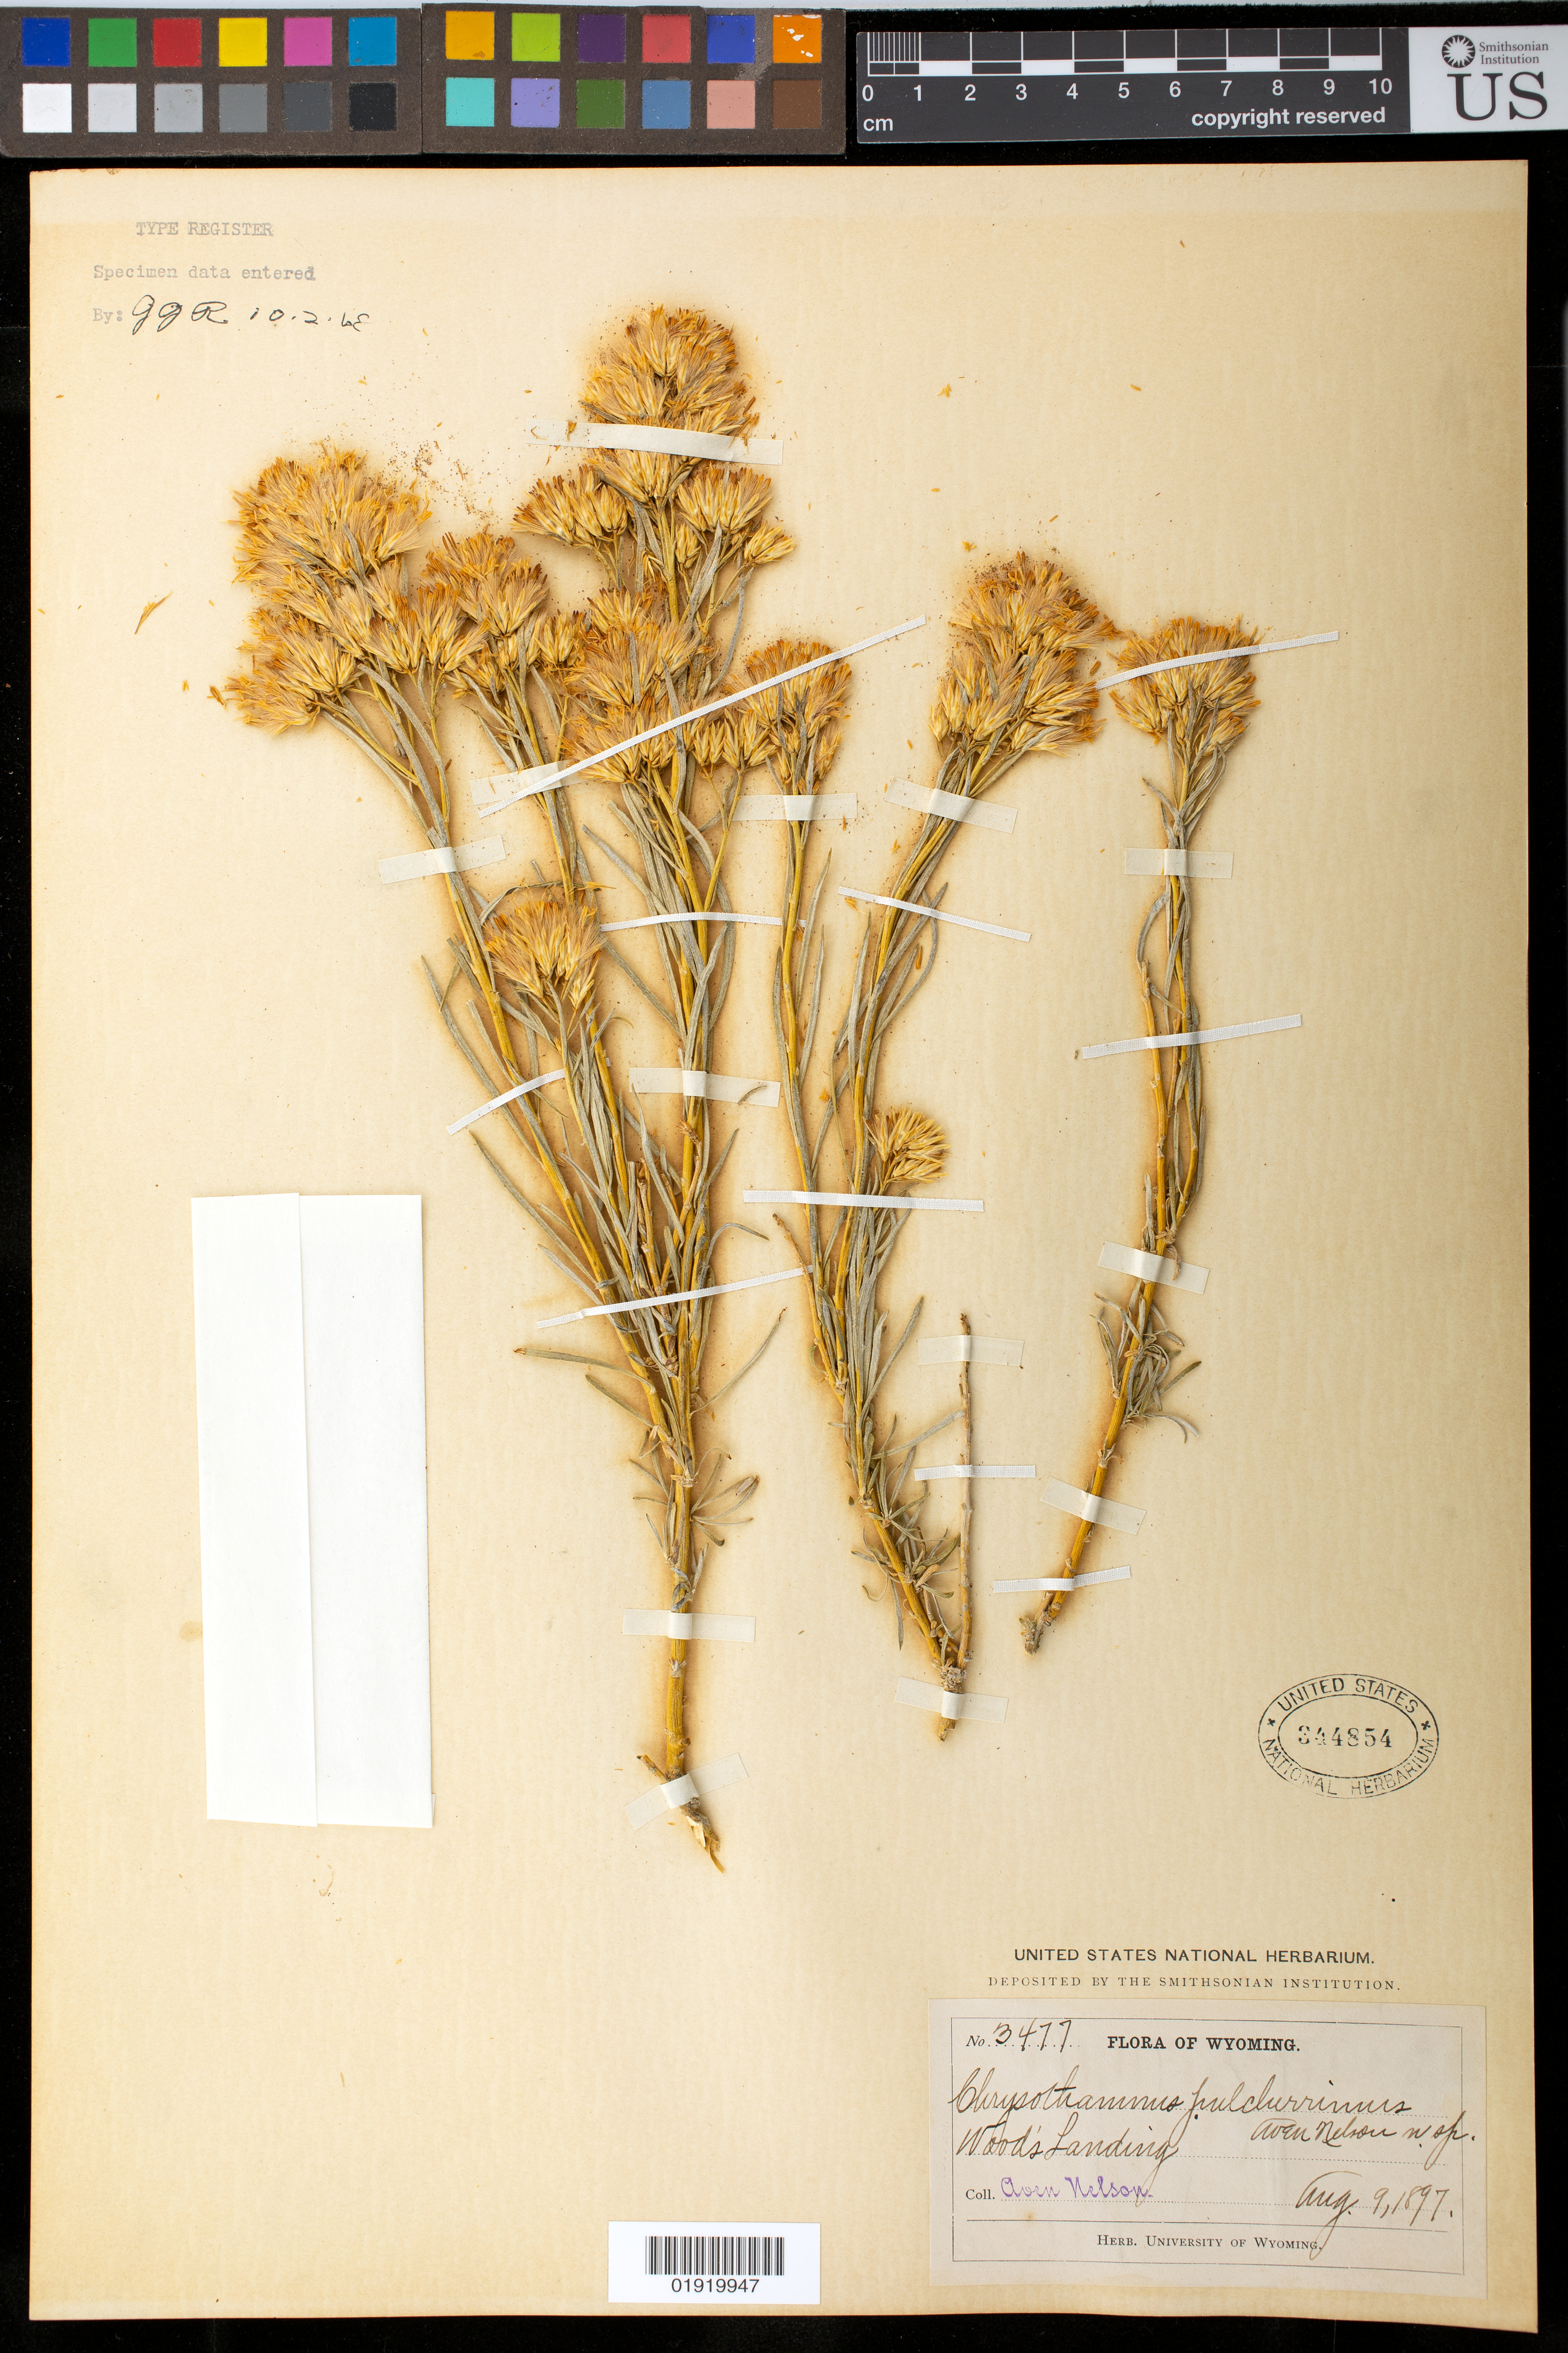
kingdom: Plantae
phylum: Tracheophyta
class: Magnoliopsida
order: Asterales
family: Asteraceae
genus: Chrysothamnus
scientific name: Chrysothamnus pulcherrimus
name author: A. Nelson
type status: Type Collection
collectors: A. Nelson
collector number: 3477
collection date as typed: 09 Aug 1897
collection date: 1897-08-09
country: United States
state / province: Wyoming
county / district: Albany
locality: Woods Landing.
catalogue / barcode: US 344854